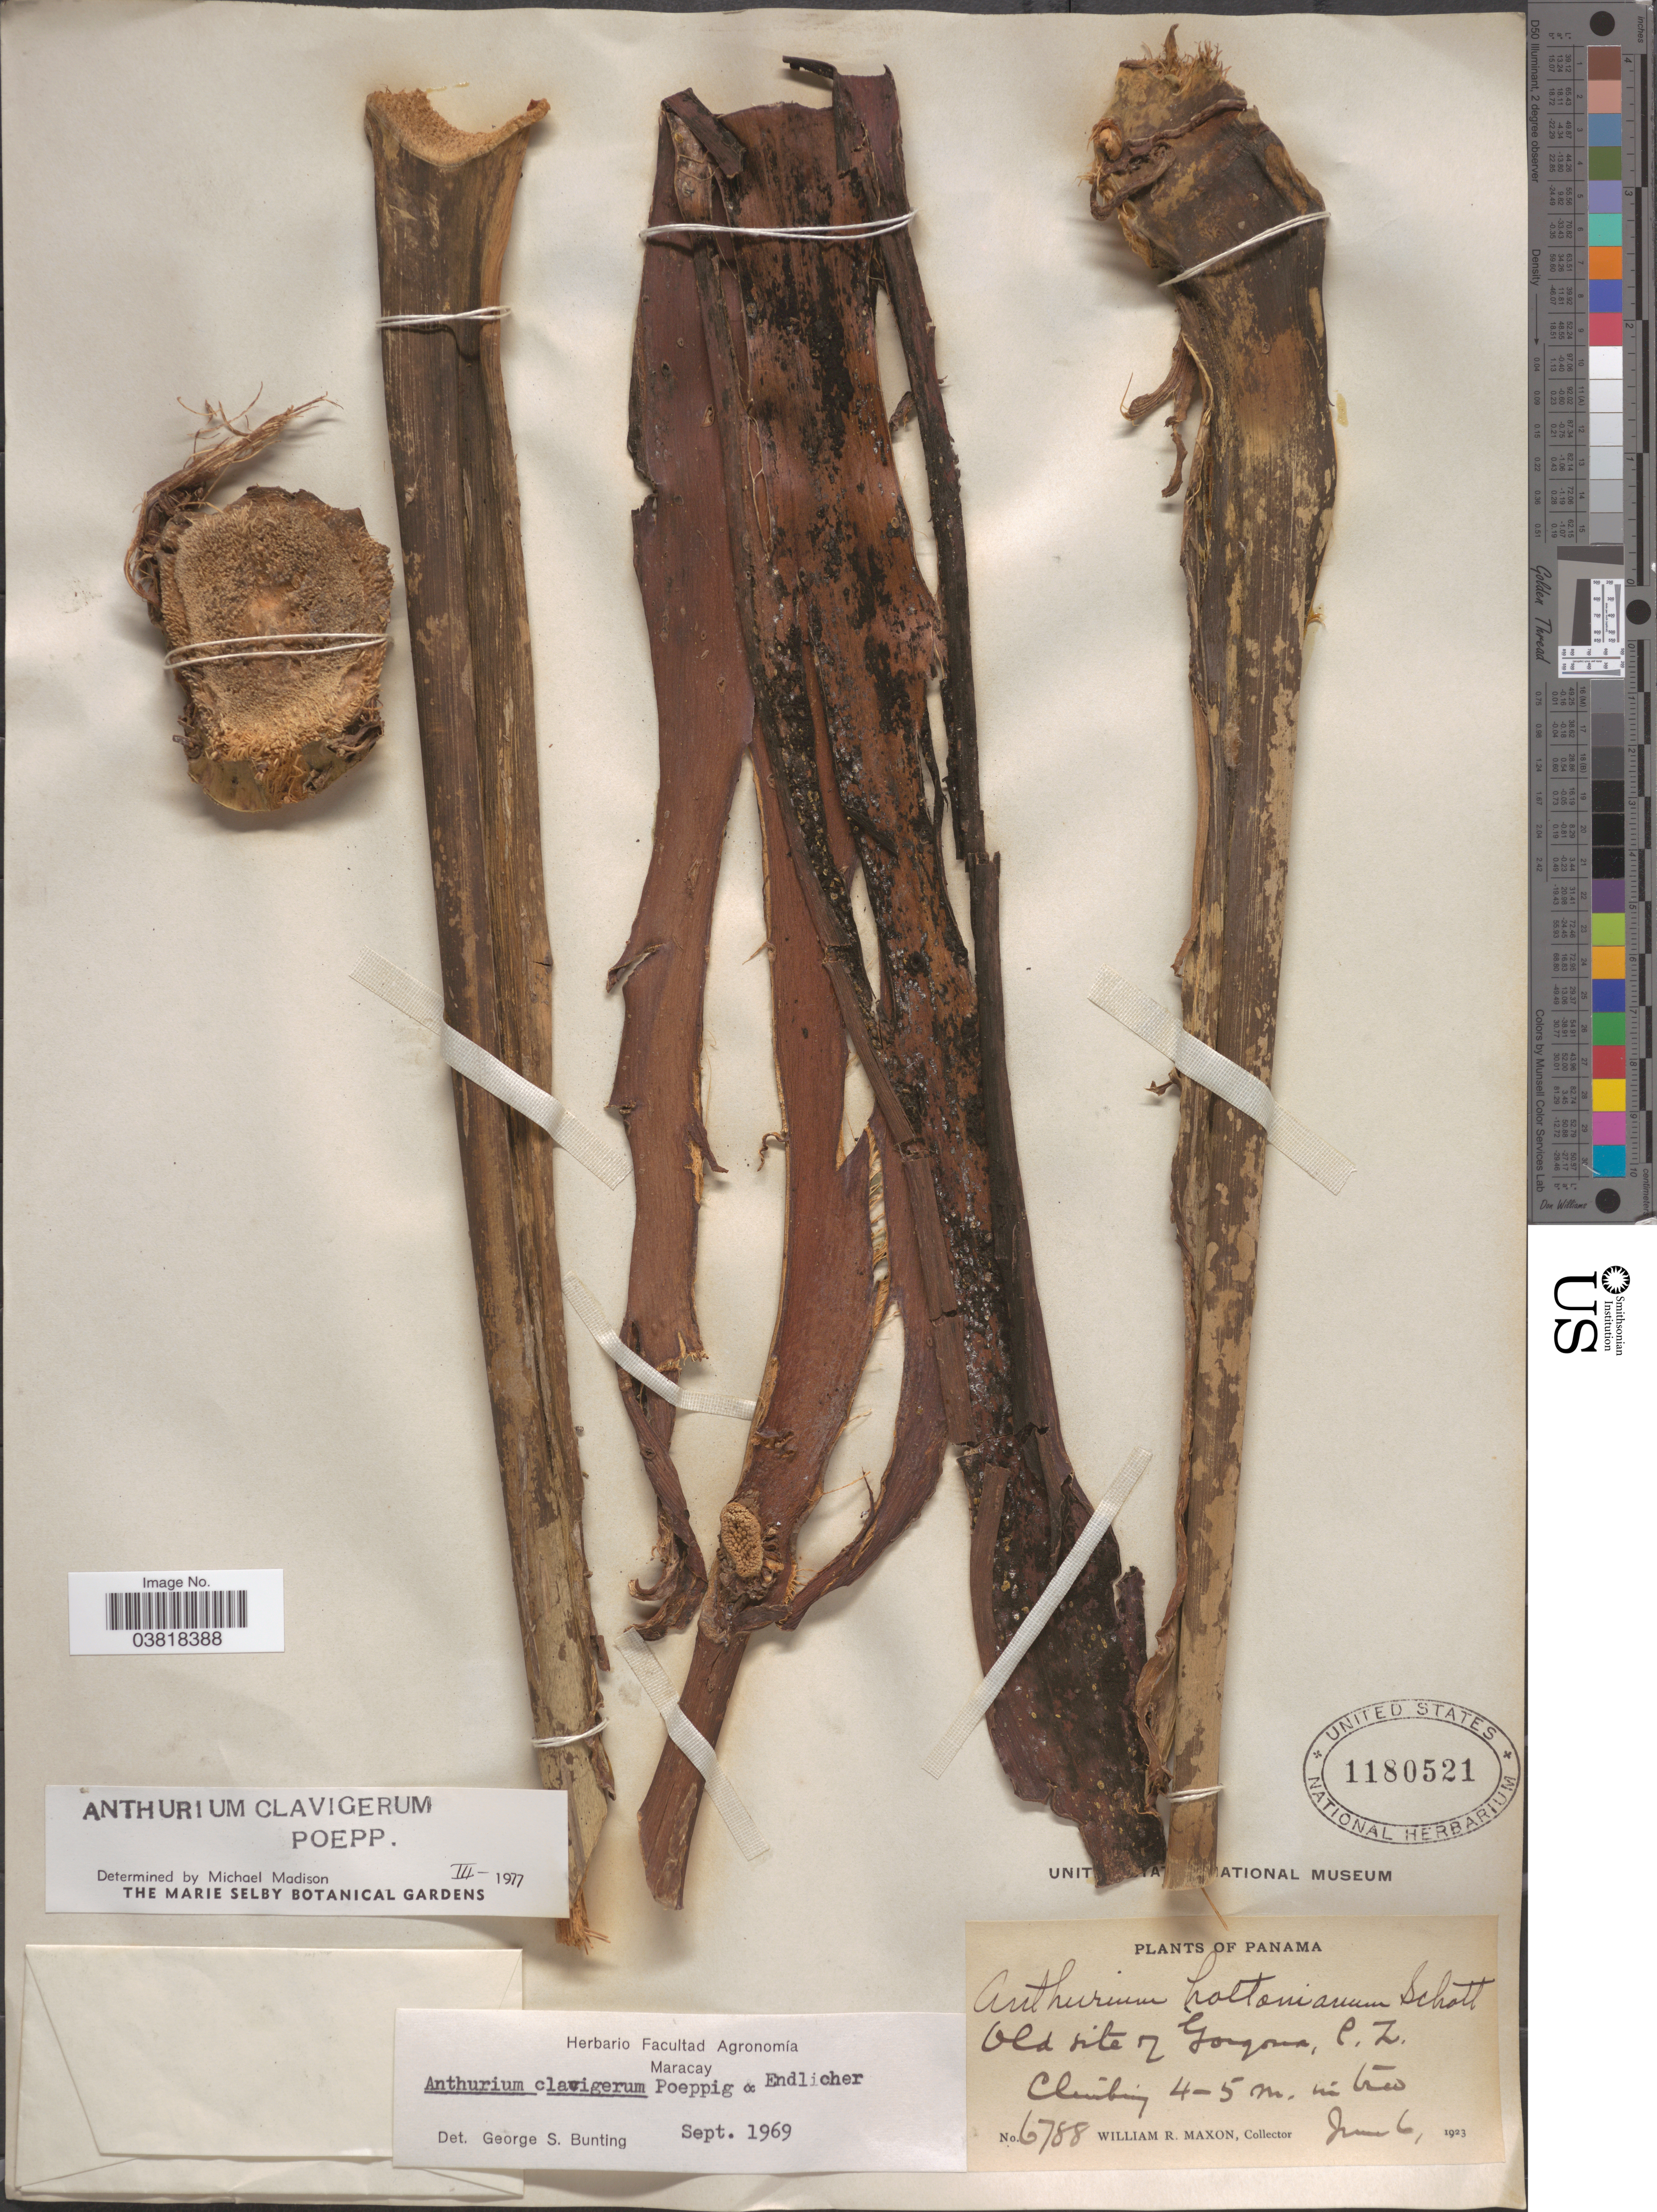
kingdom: Plantae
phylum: Tracheophyta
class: Liliopsida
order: Alismatales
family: Araceae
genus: Anthurium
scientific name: Anthurium clavigerum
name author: Poepp. & Endl.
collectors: W. R. Maxon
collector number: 6788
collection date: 1923-06-06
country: Panama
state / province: Colón / Panamá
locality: Old site of Gorgona, C.Z.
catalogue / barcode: US 1180521